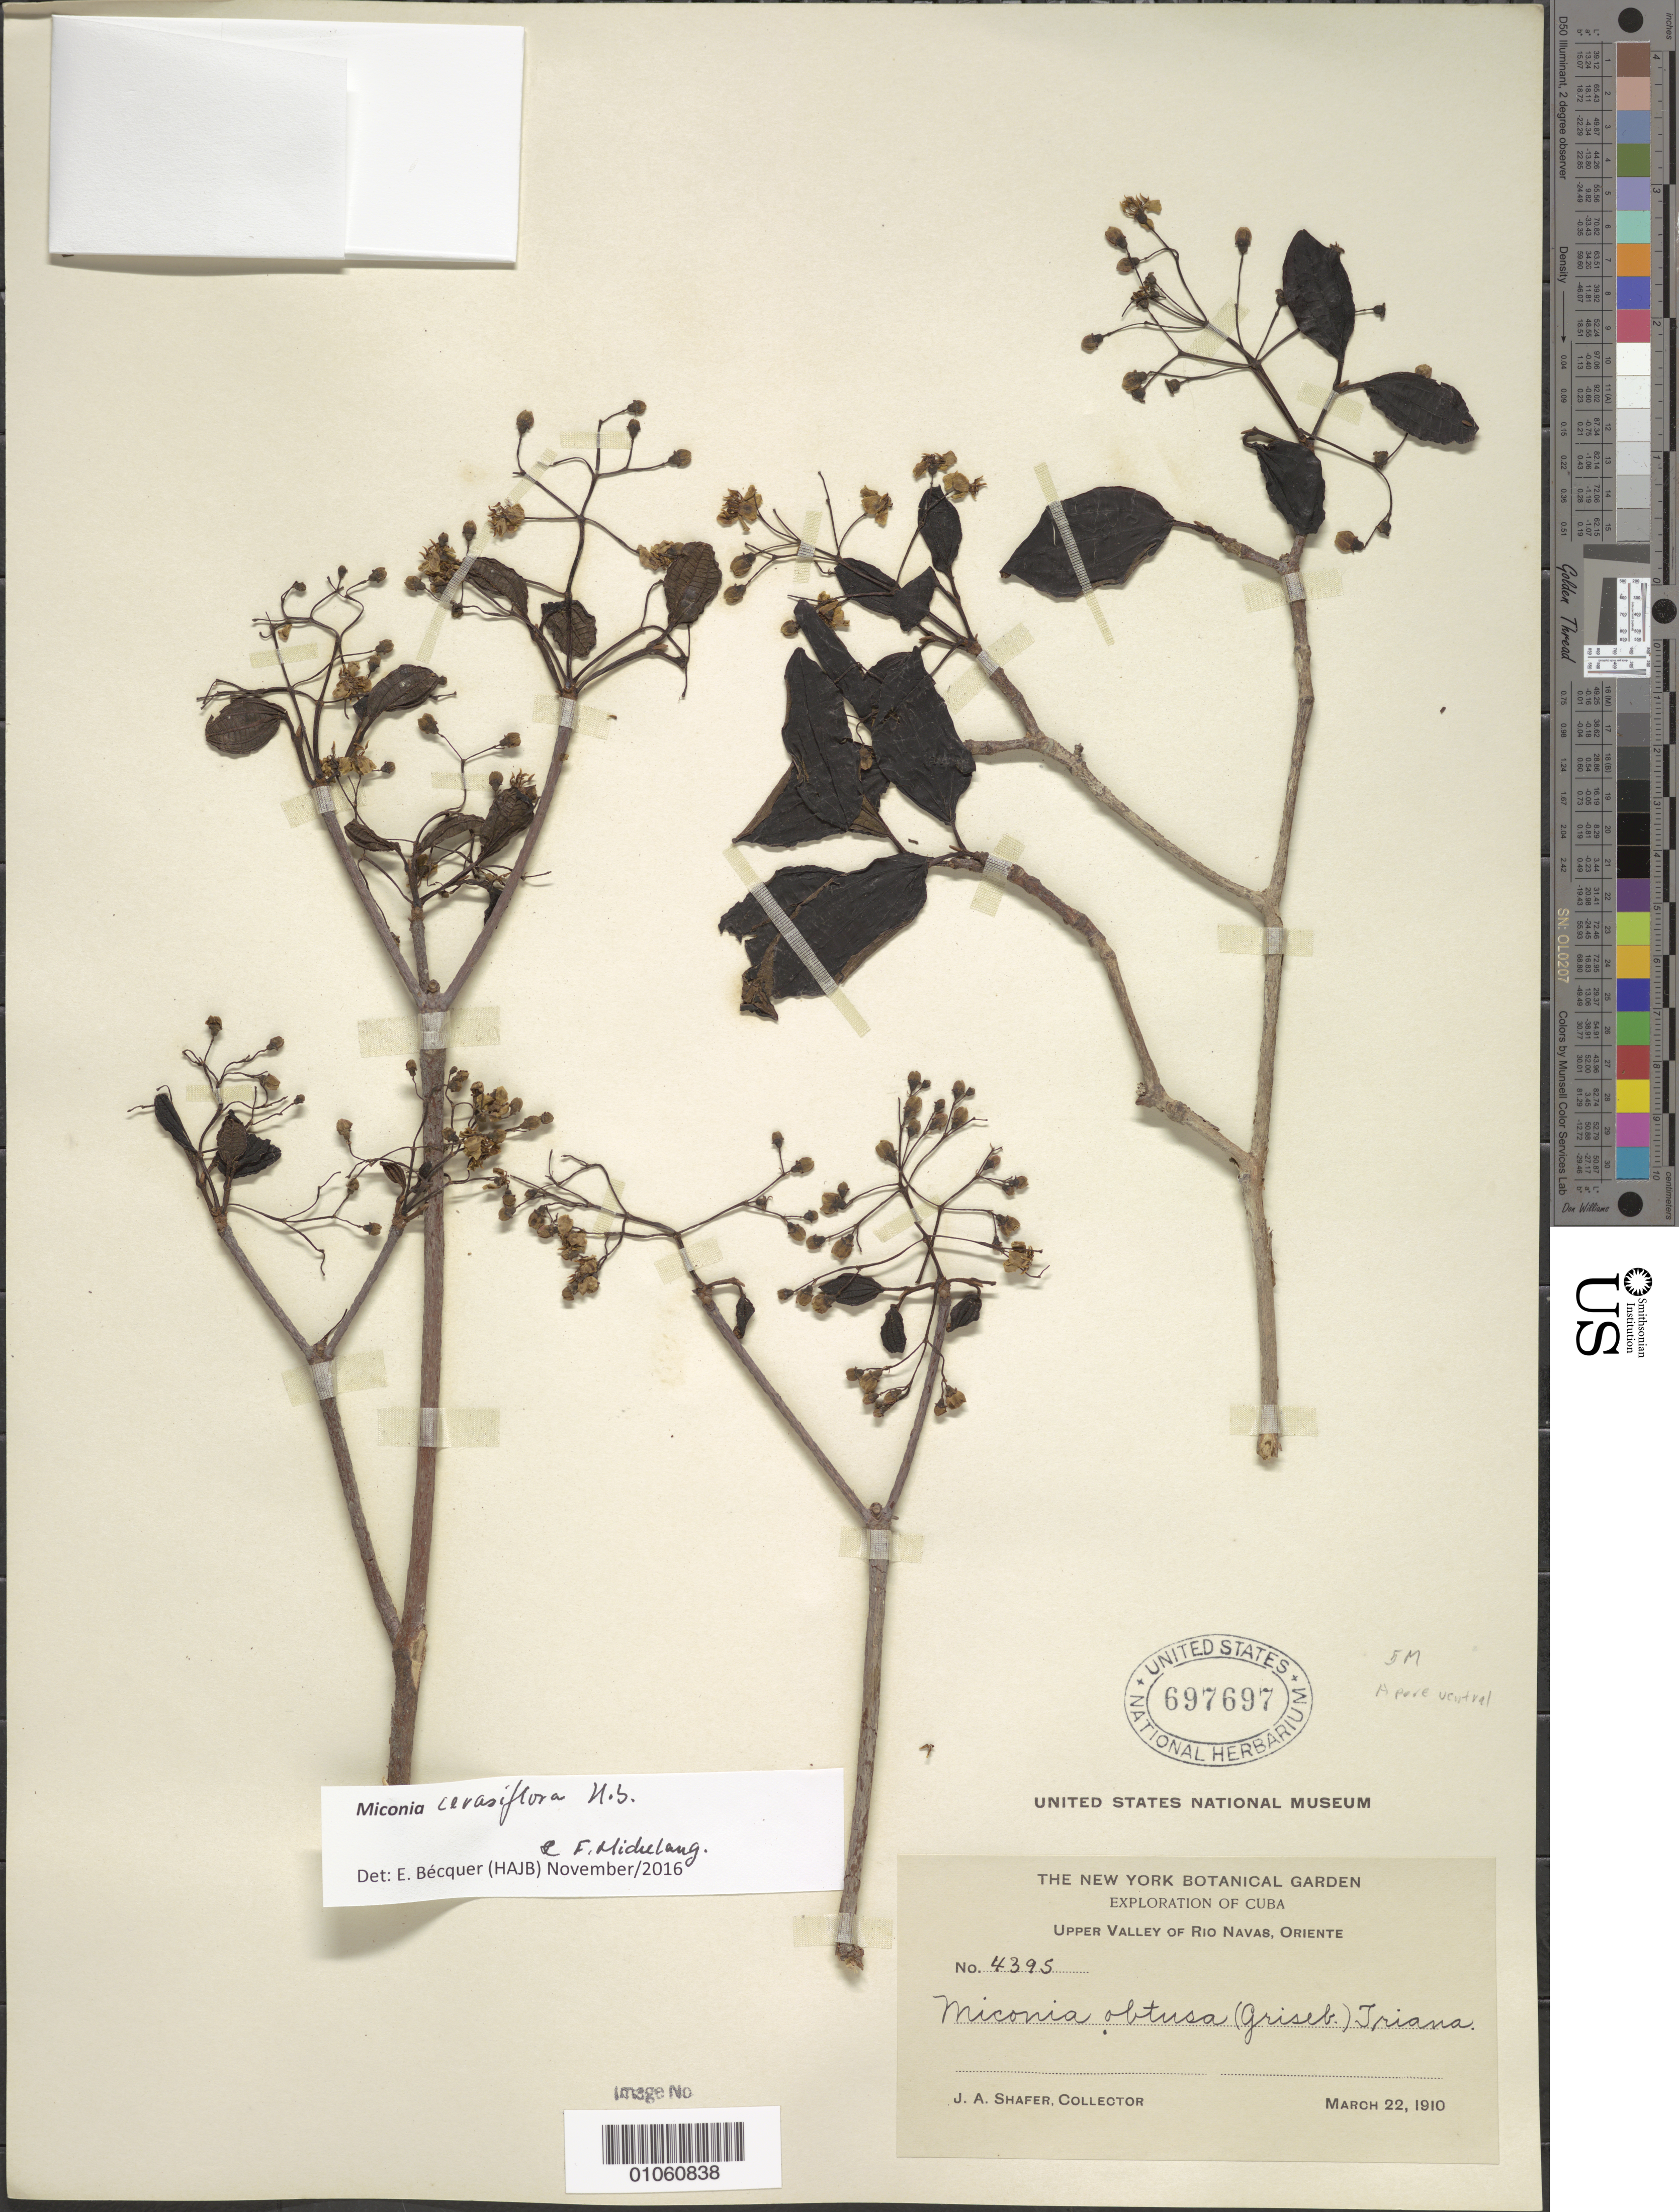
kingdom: Plantae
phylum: Tracheophyta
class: Magnoliopsida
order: Myrtales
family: Melastomataceae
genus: Miconia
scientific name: Miconia cerasiflora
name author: Urb.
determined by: Bécquer Granados, E. R.; Michelangeli, F. A.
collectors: J. A. Shafer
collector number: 4395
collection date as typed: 22 Mar 1910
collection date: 1910-03-22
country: Cuba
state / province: Oriente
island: Cuba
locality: Río Navas, Upper Valley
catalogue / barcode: US 697697